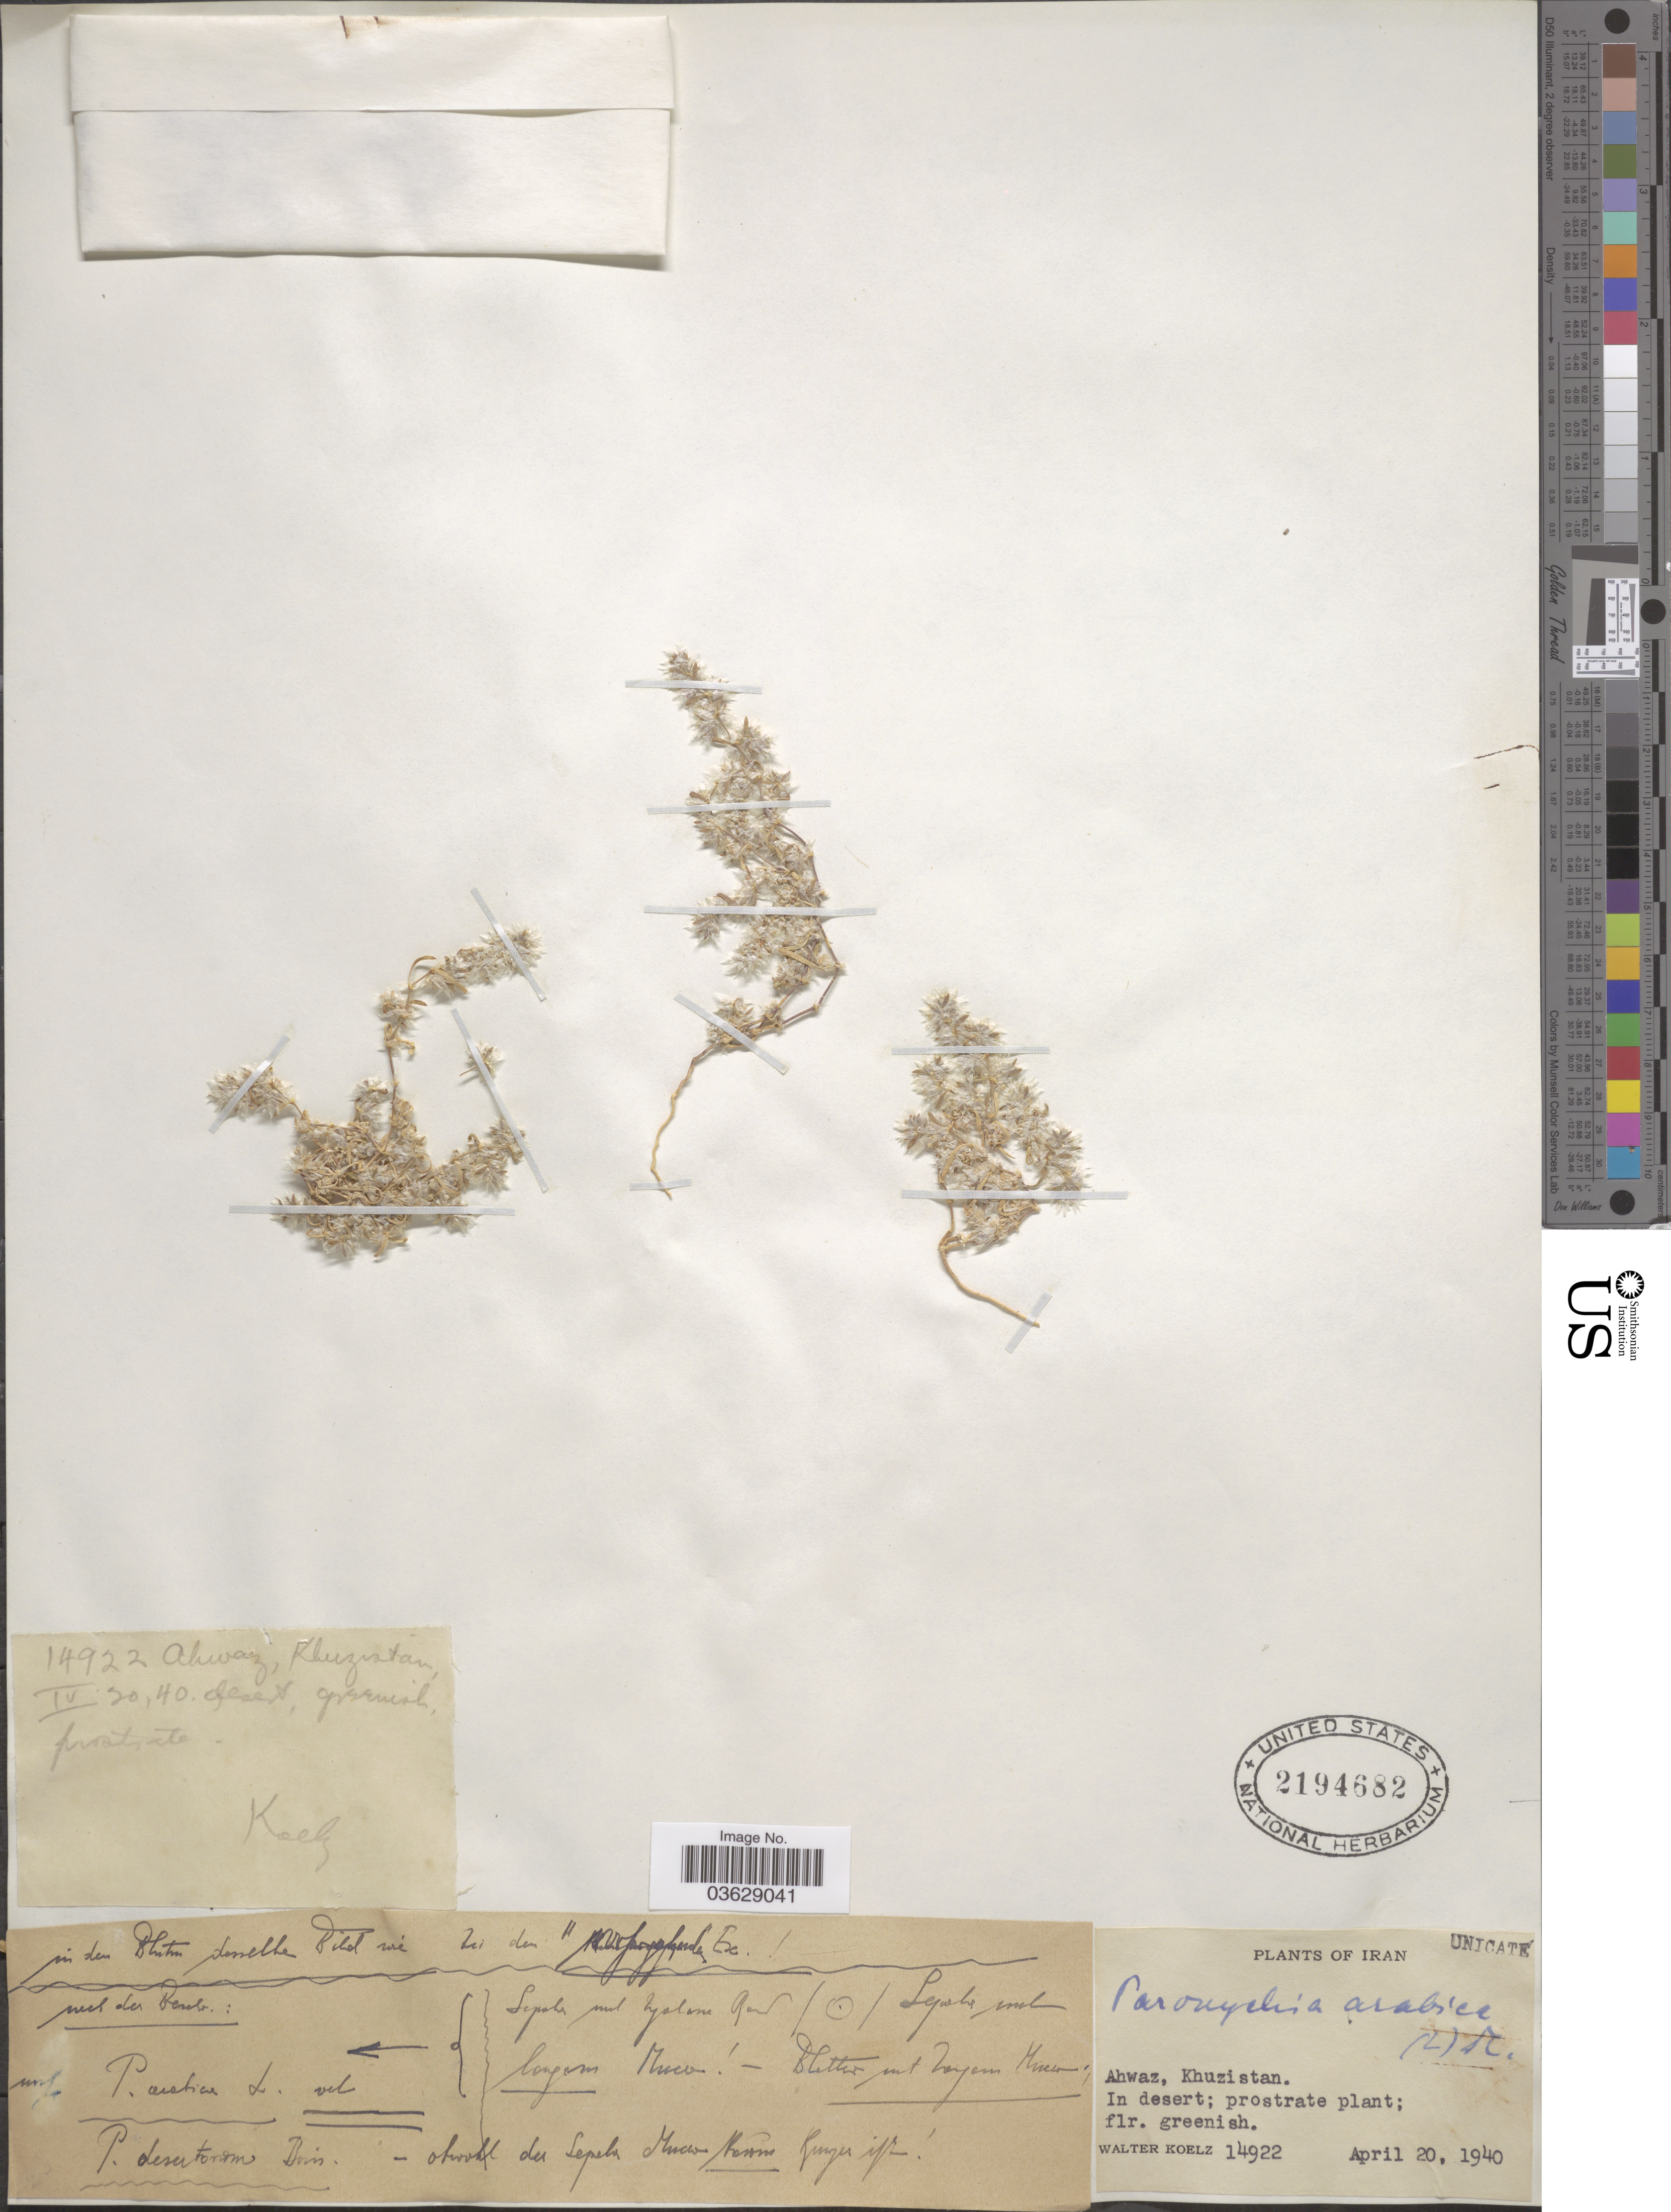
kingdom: Plantae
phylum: Tracheophyta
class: Magnoliopsida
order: Caryophyllales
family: Caryophyllaceae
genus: Paronychia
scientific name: Paronychia arabica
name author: (L.) DC.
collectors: W. N. Koelz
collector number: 14922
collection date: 1940-04-20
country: Iran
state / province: Khuzestan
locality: Ahwaz, Khuzistan.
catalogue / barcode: US 2194682